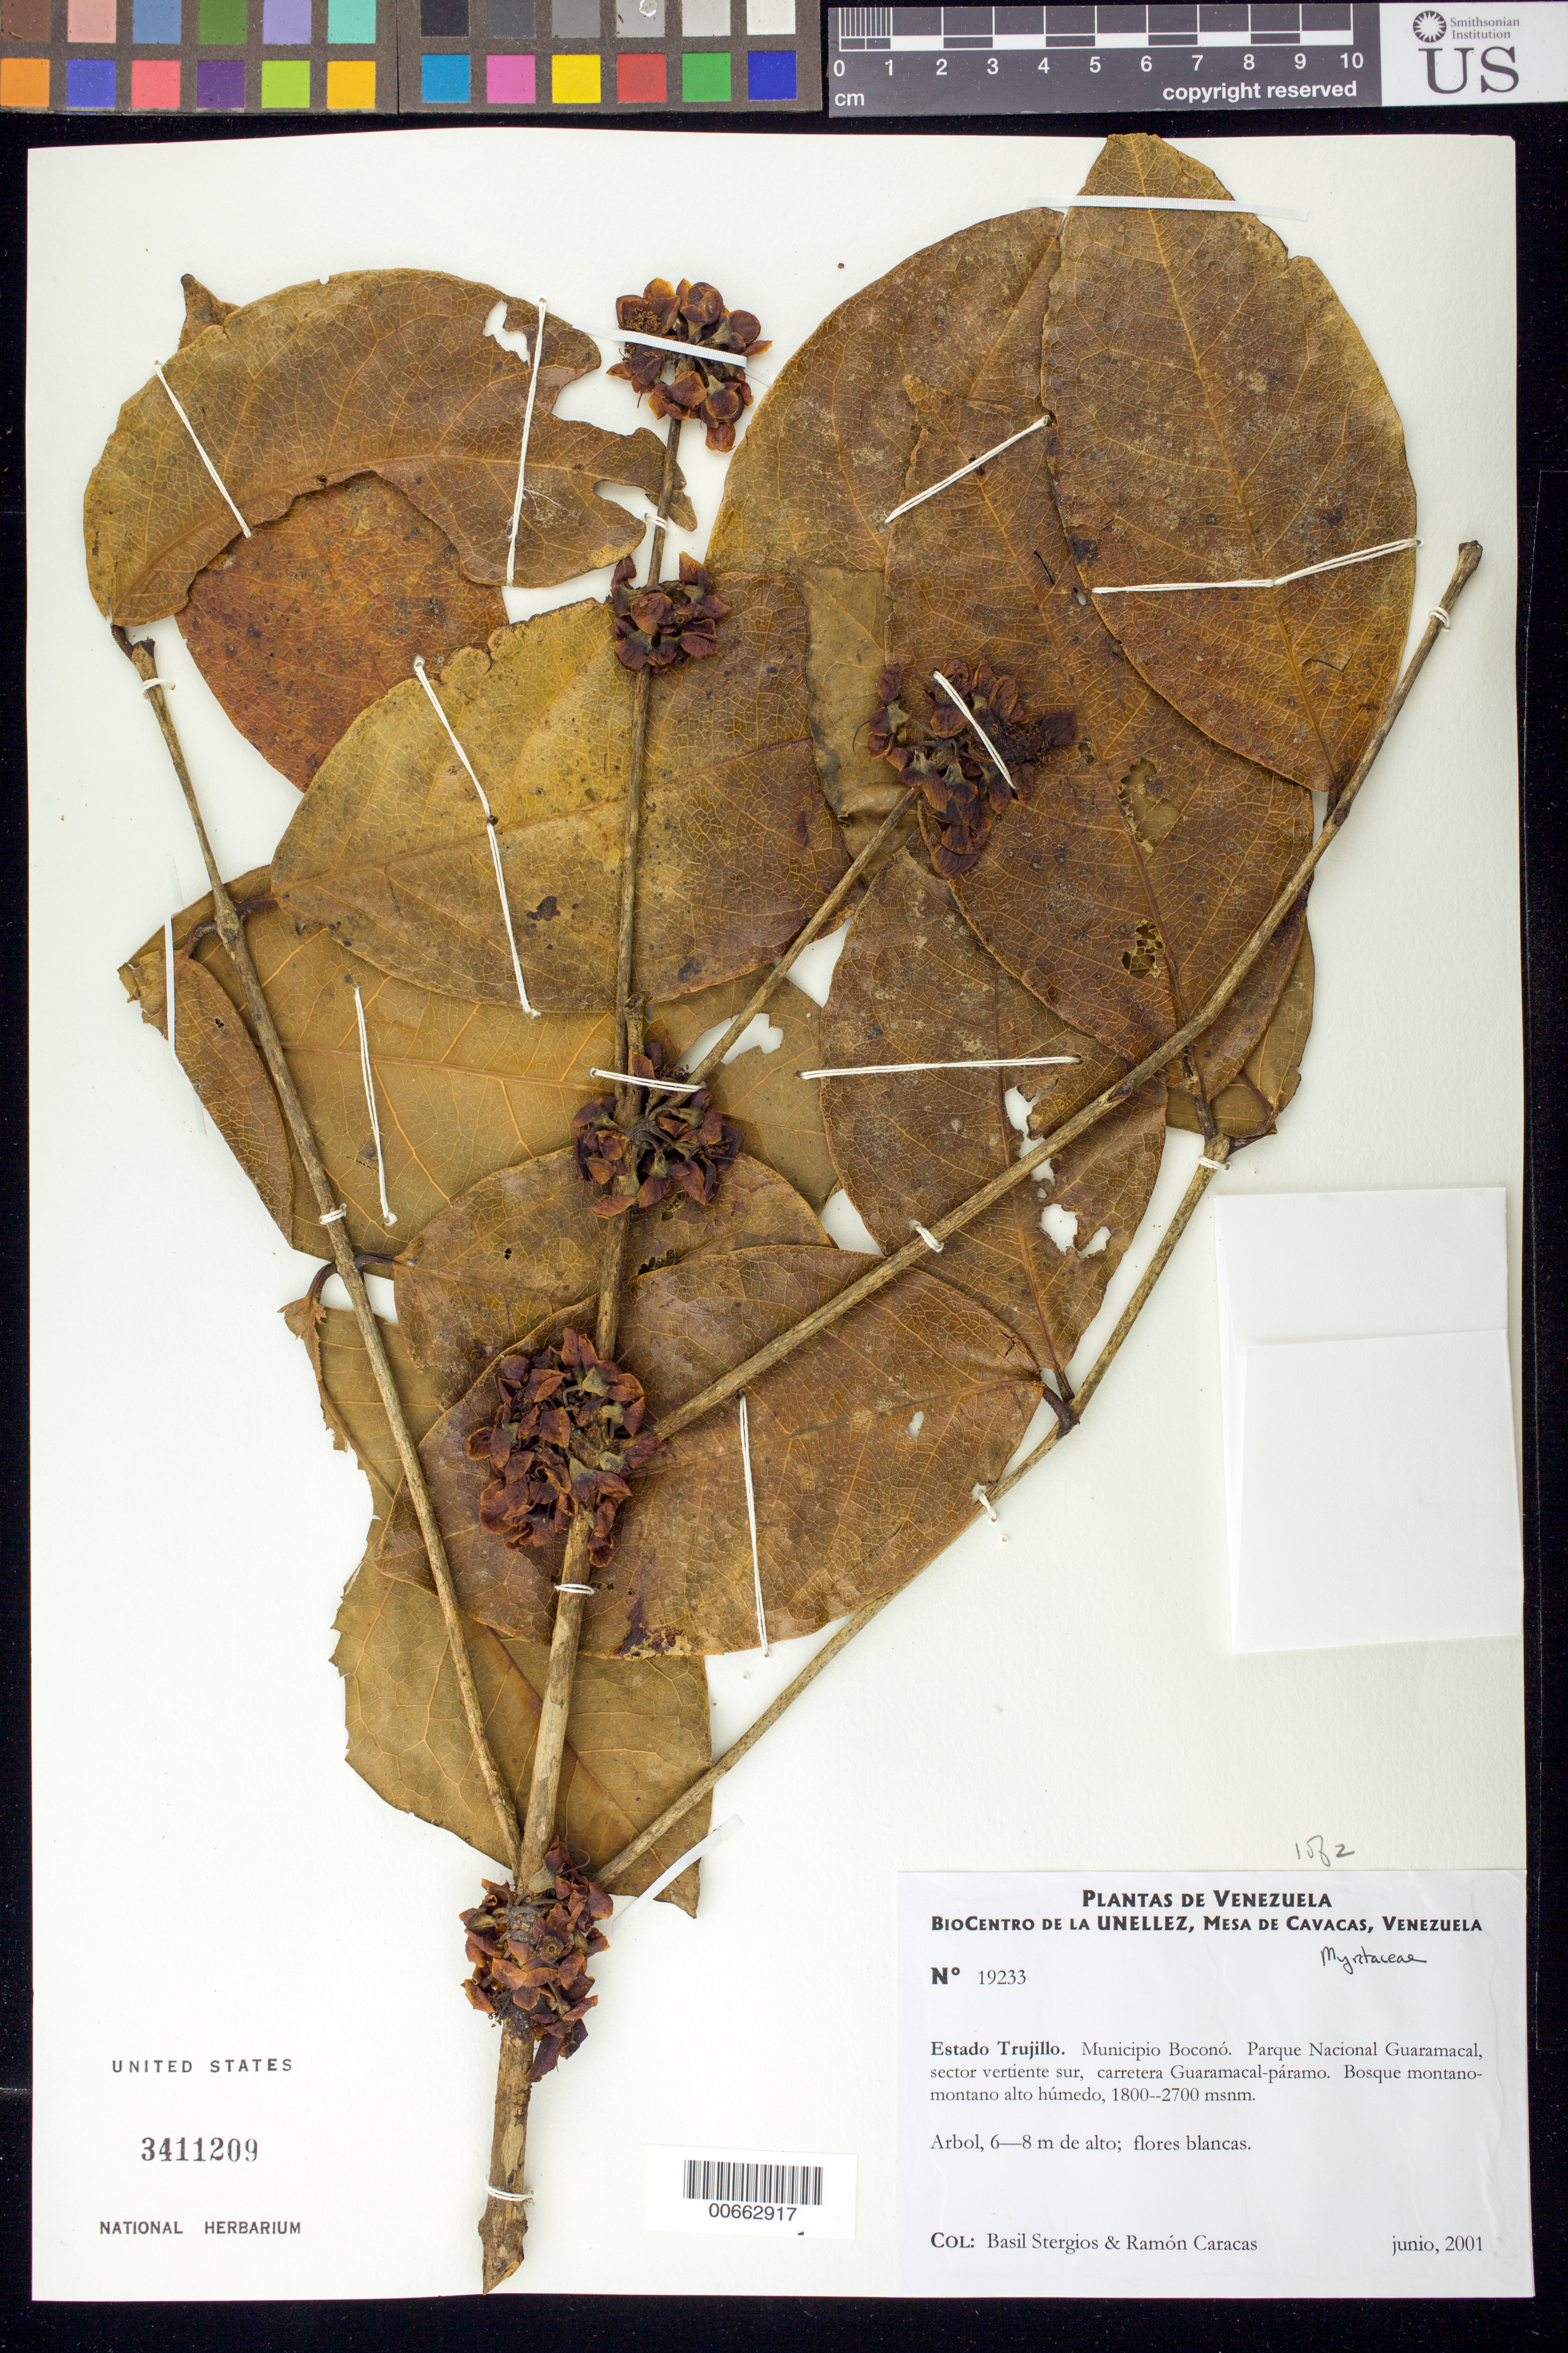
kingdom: Plantae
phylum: Tracheophyta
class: Magnoliopsida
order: Myrtales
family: Myrtaceae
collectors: B. G. Stergios & R. Caracas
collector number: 19233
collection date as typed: Jun 2001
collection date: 2001-06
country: Venezuela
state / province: Trujillo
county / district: Boconó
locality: Parque Nacional Guaramacal, sector vertiente sur, carretera Guaramacal-páramo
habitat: Bosque montano-montano alto húmedo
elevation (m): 1800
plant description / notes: PORT, US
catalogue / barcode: US 3411209